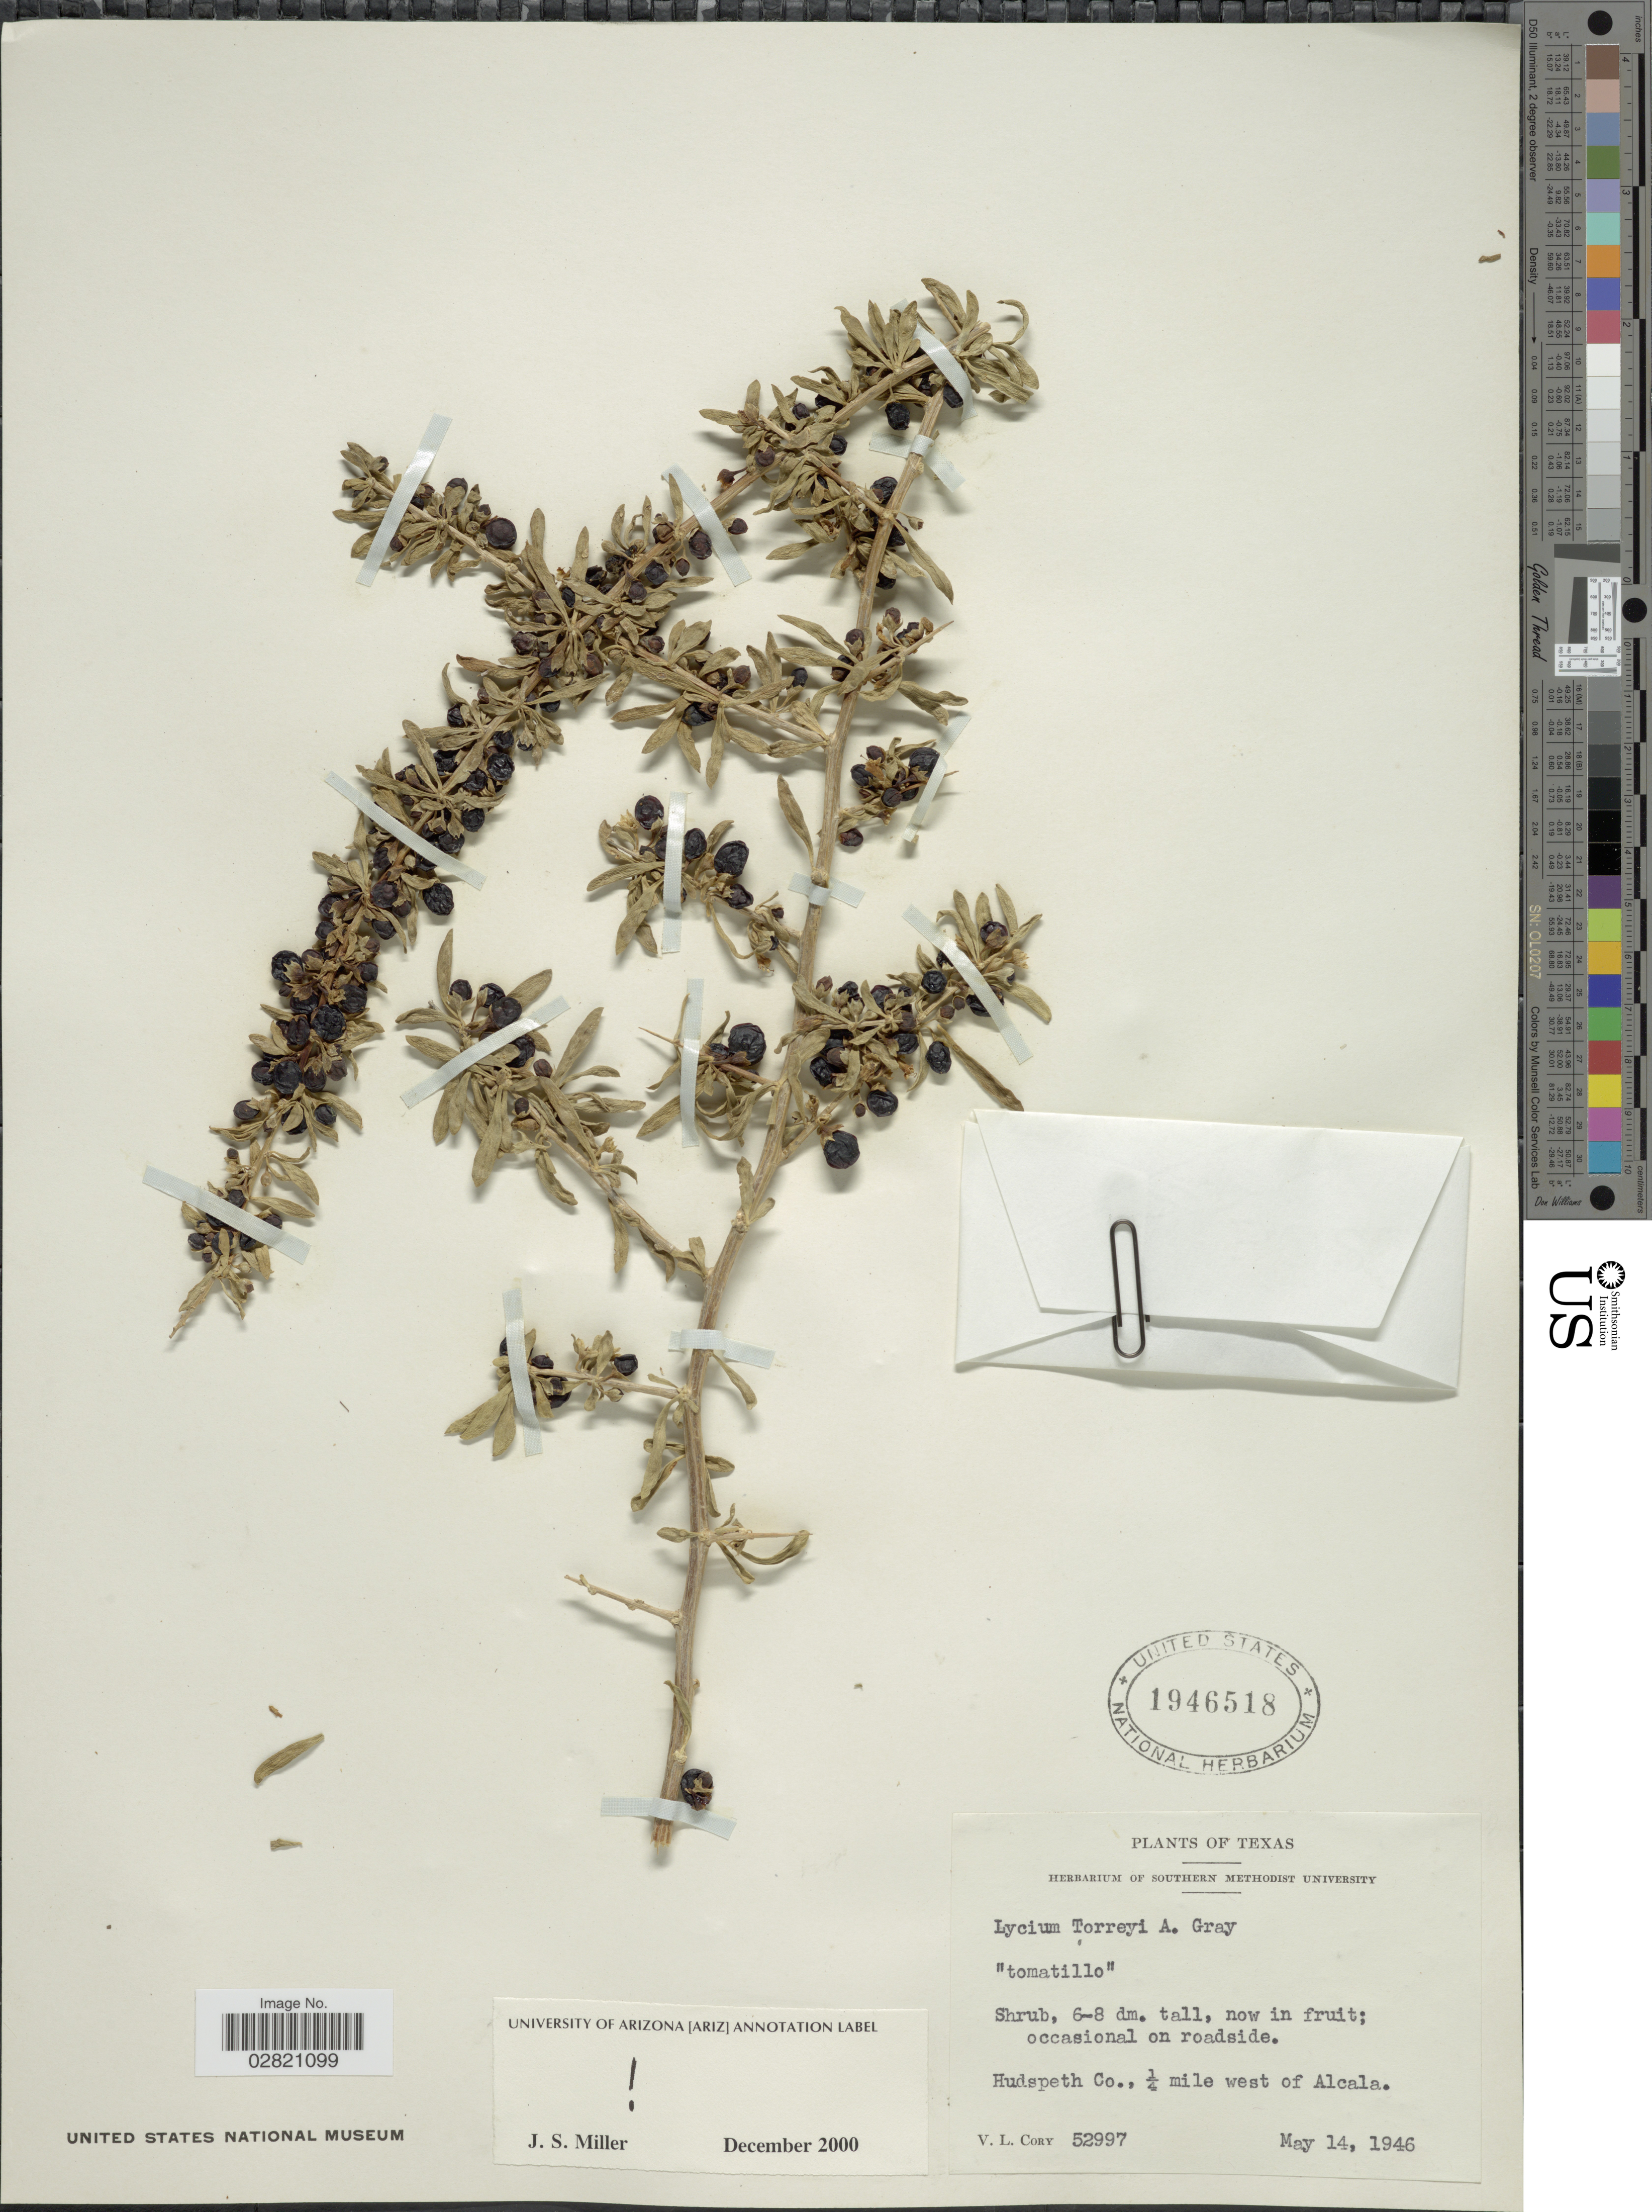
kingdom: Plantae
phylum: Tracheophyta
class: Magnoliopsida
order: Solanales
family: Solanaceae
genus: Lycium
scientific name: Lycium torreyi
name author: A. Gray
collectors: V. Cory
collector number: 52997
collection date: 1946-05-14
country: United States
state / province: Texas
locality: Hudspeth Co., ¼ mile west of Alcala.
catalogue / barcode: US 1946518